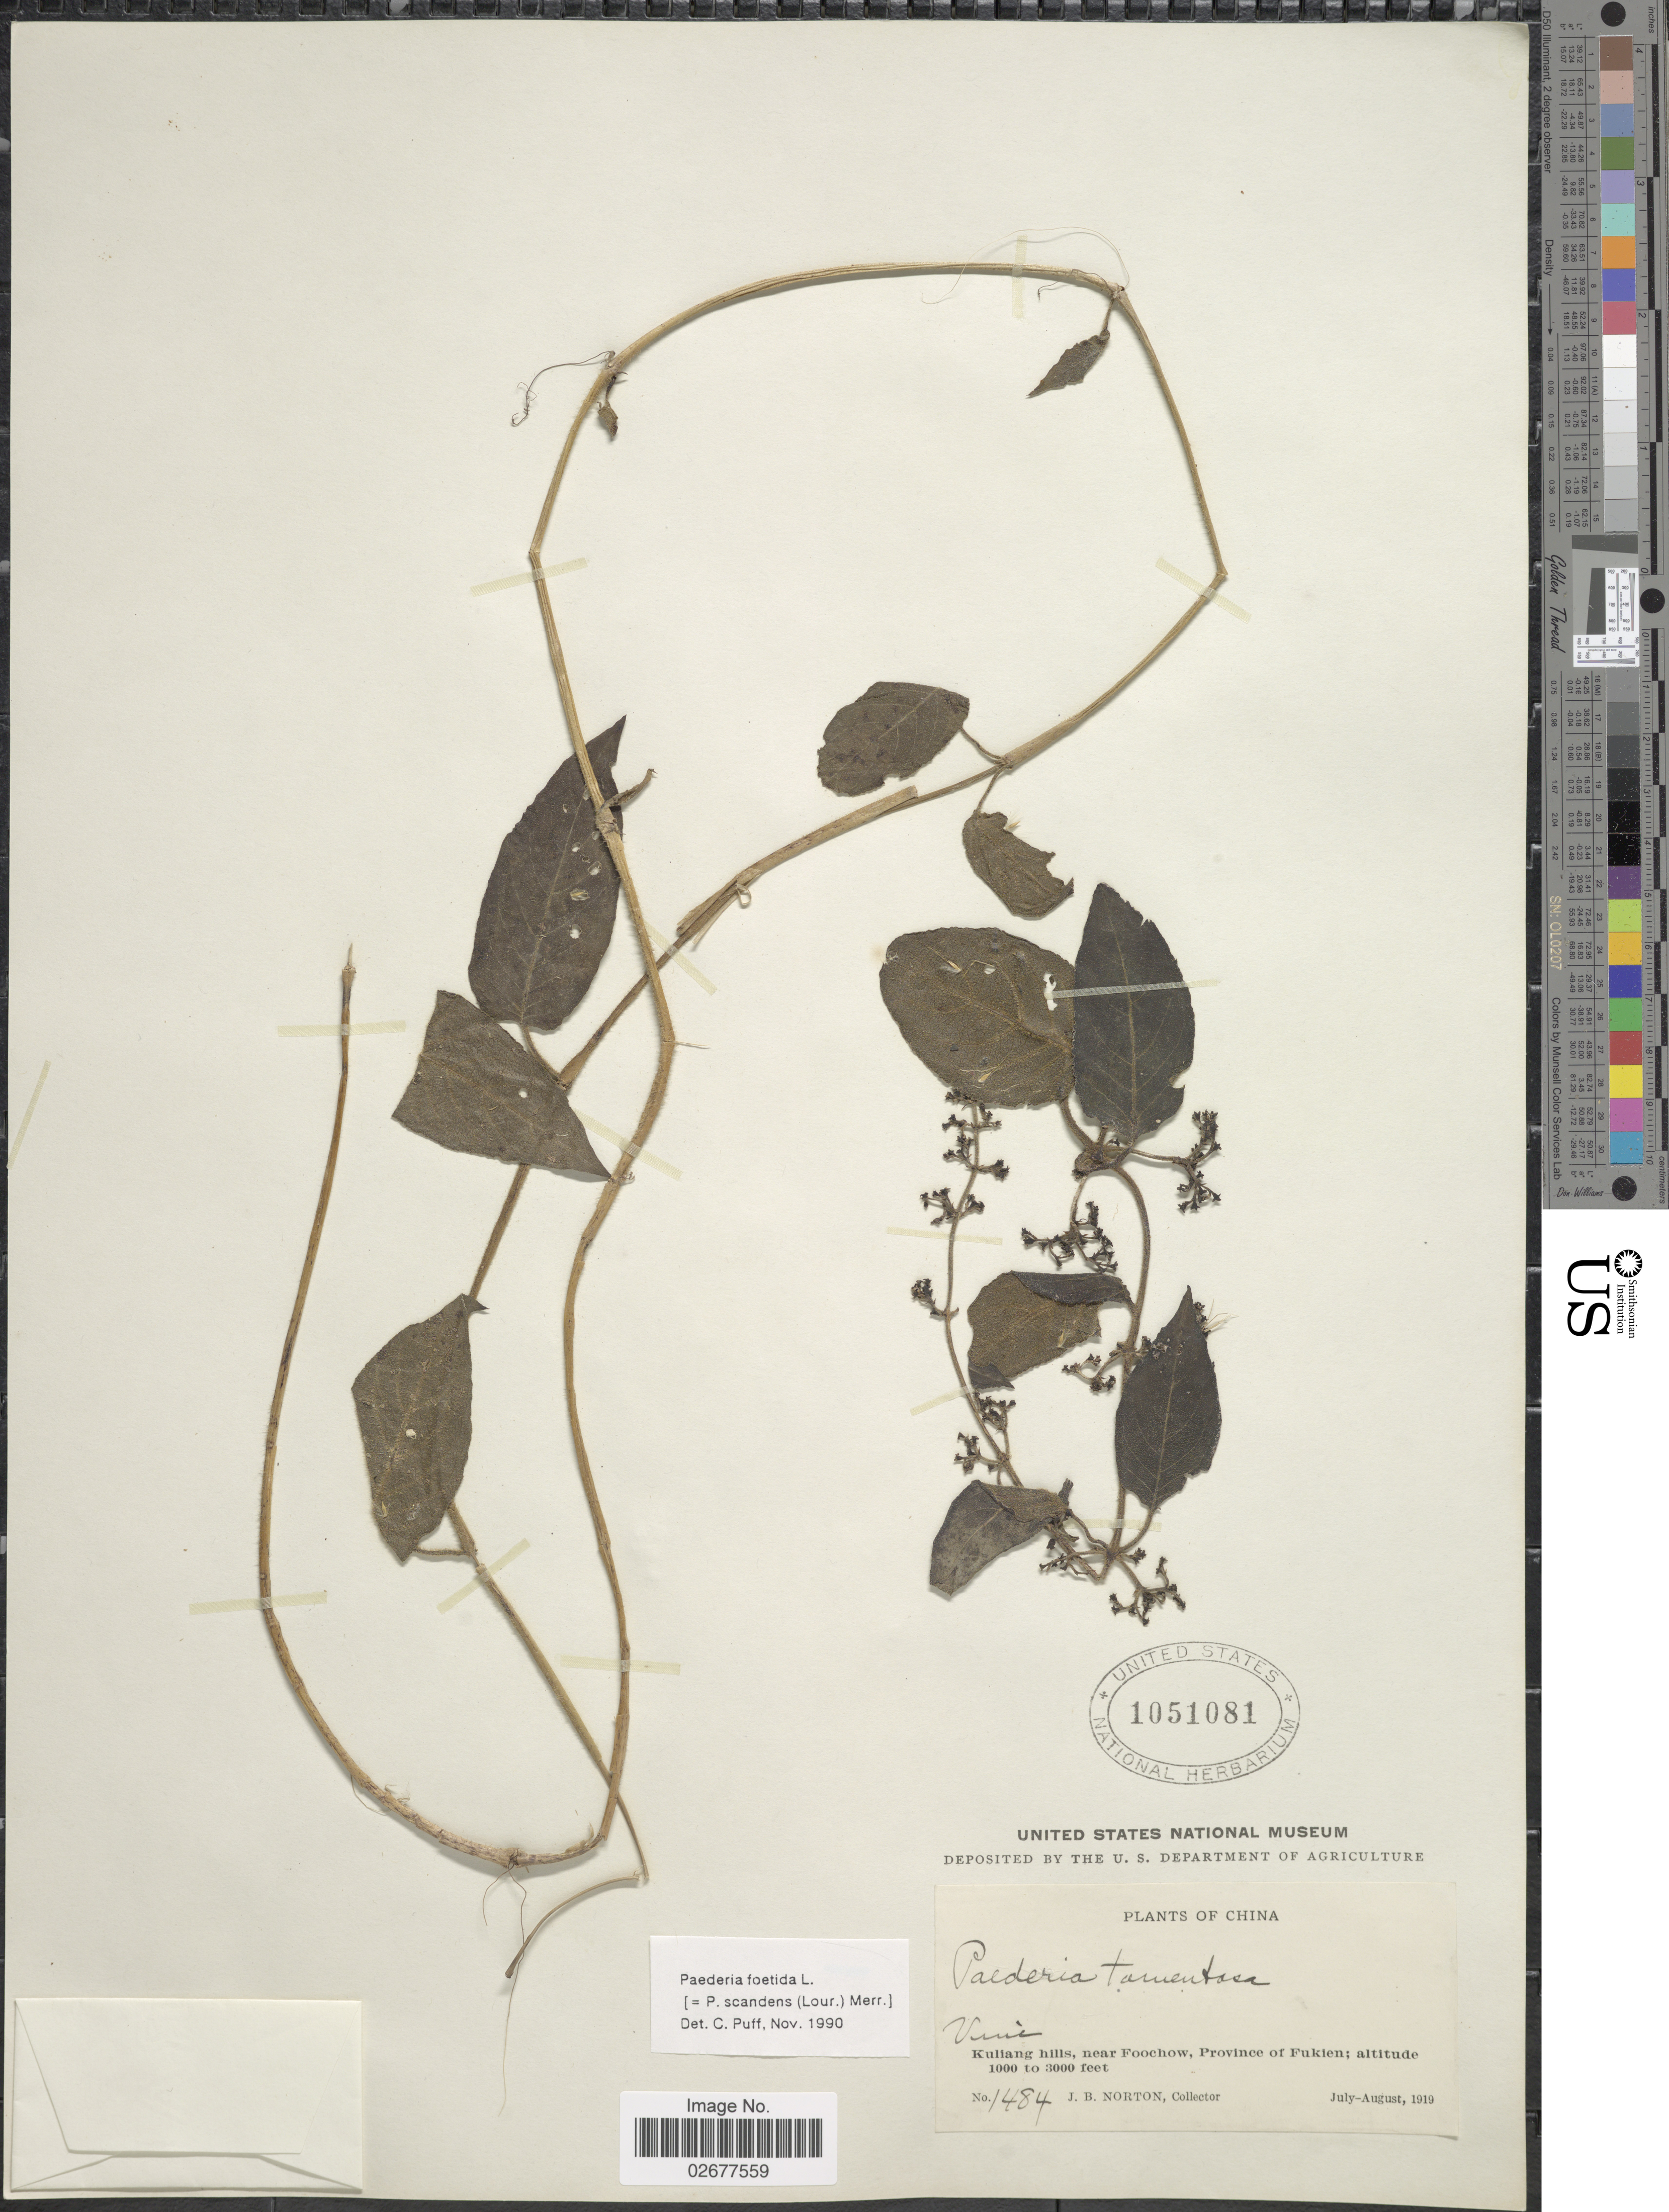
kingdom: Plantae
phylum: Tracheophyta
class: Magnoliopsida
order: Gentianales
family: Rubiaceae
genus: Paederia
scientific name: Paederia foetida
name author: Wall.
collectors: J. B. Norton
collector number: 1484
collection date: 1919-07/1919-08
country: China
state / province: Fujian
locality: Kuliang hills, near Foochow, Province of Fukien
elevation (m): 305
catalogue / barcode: US 1051081